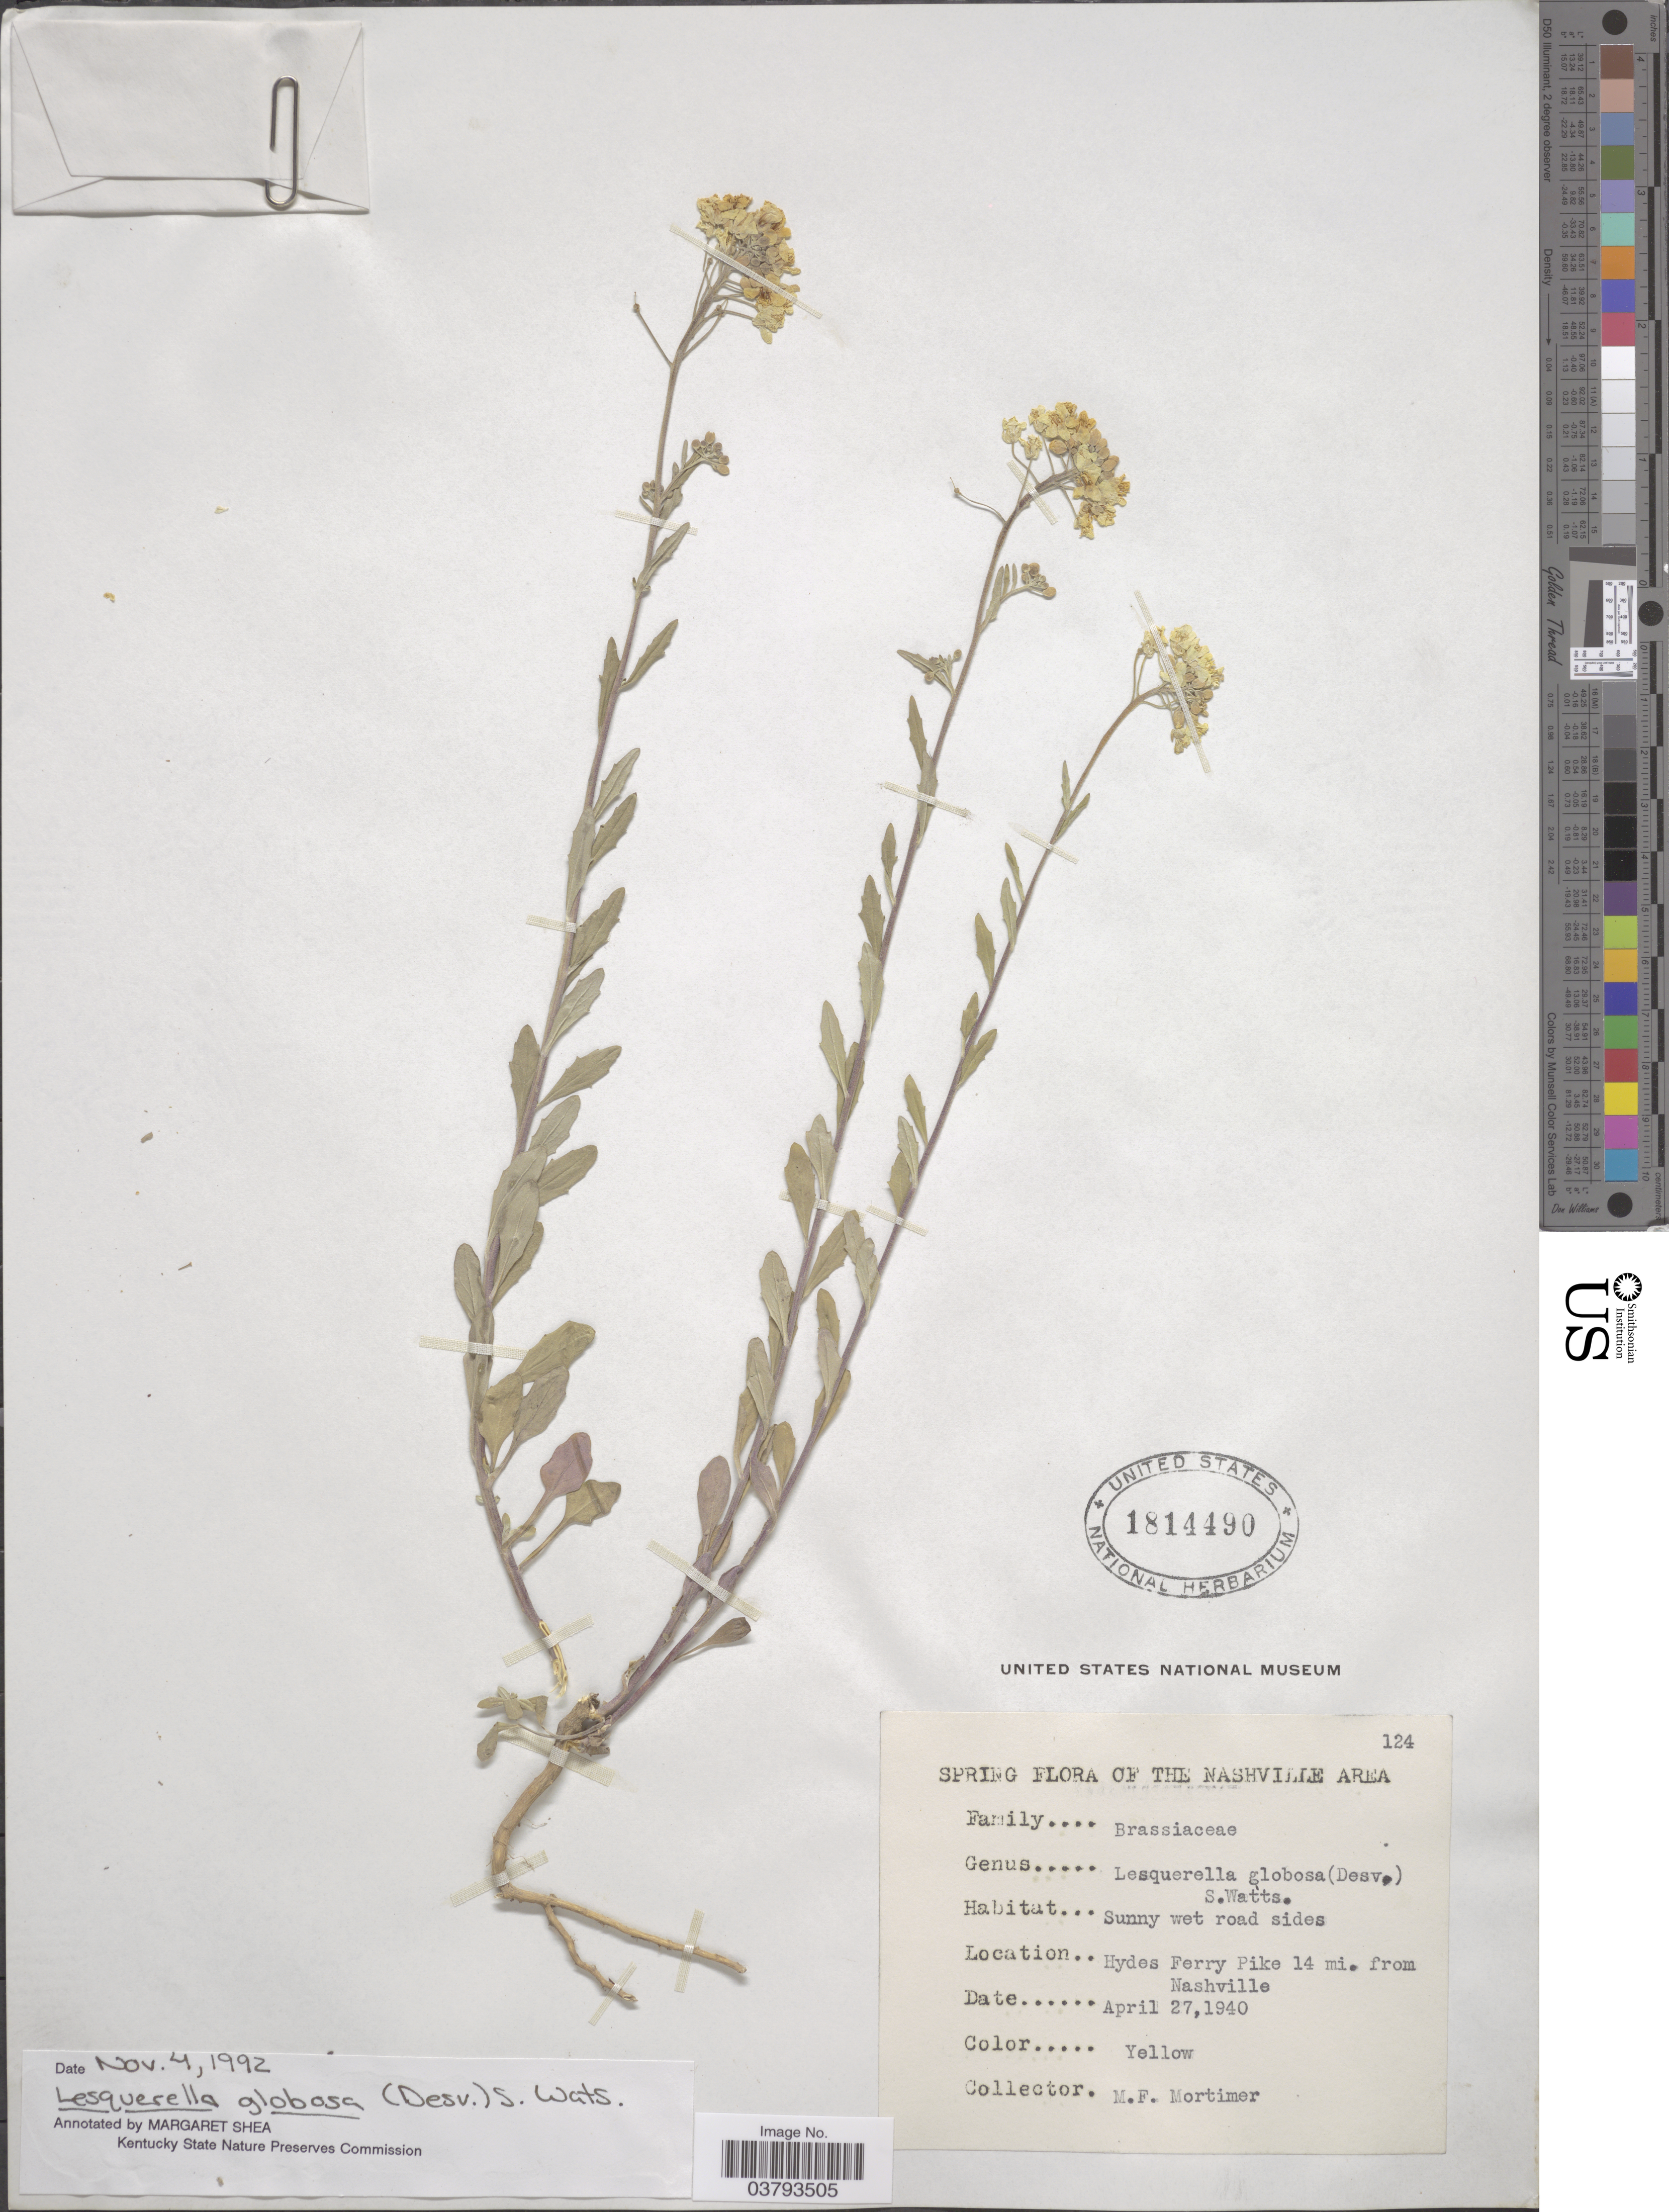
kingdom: Plantae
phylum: Tracheophyta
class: Magnoliopsida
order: Brassicales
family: Brassicaceae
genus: Lesquerella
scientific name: Lesquerella globosa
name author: (Desv.) S. Watson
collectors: M. Mortimer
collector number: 124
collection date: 1940-04-27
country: United States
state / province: Tennessee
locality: The Nashville Area. Hydes Ferry Pike 14 mi. from Nashville.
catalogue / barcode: US 1814490